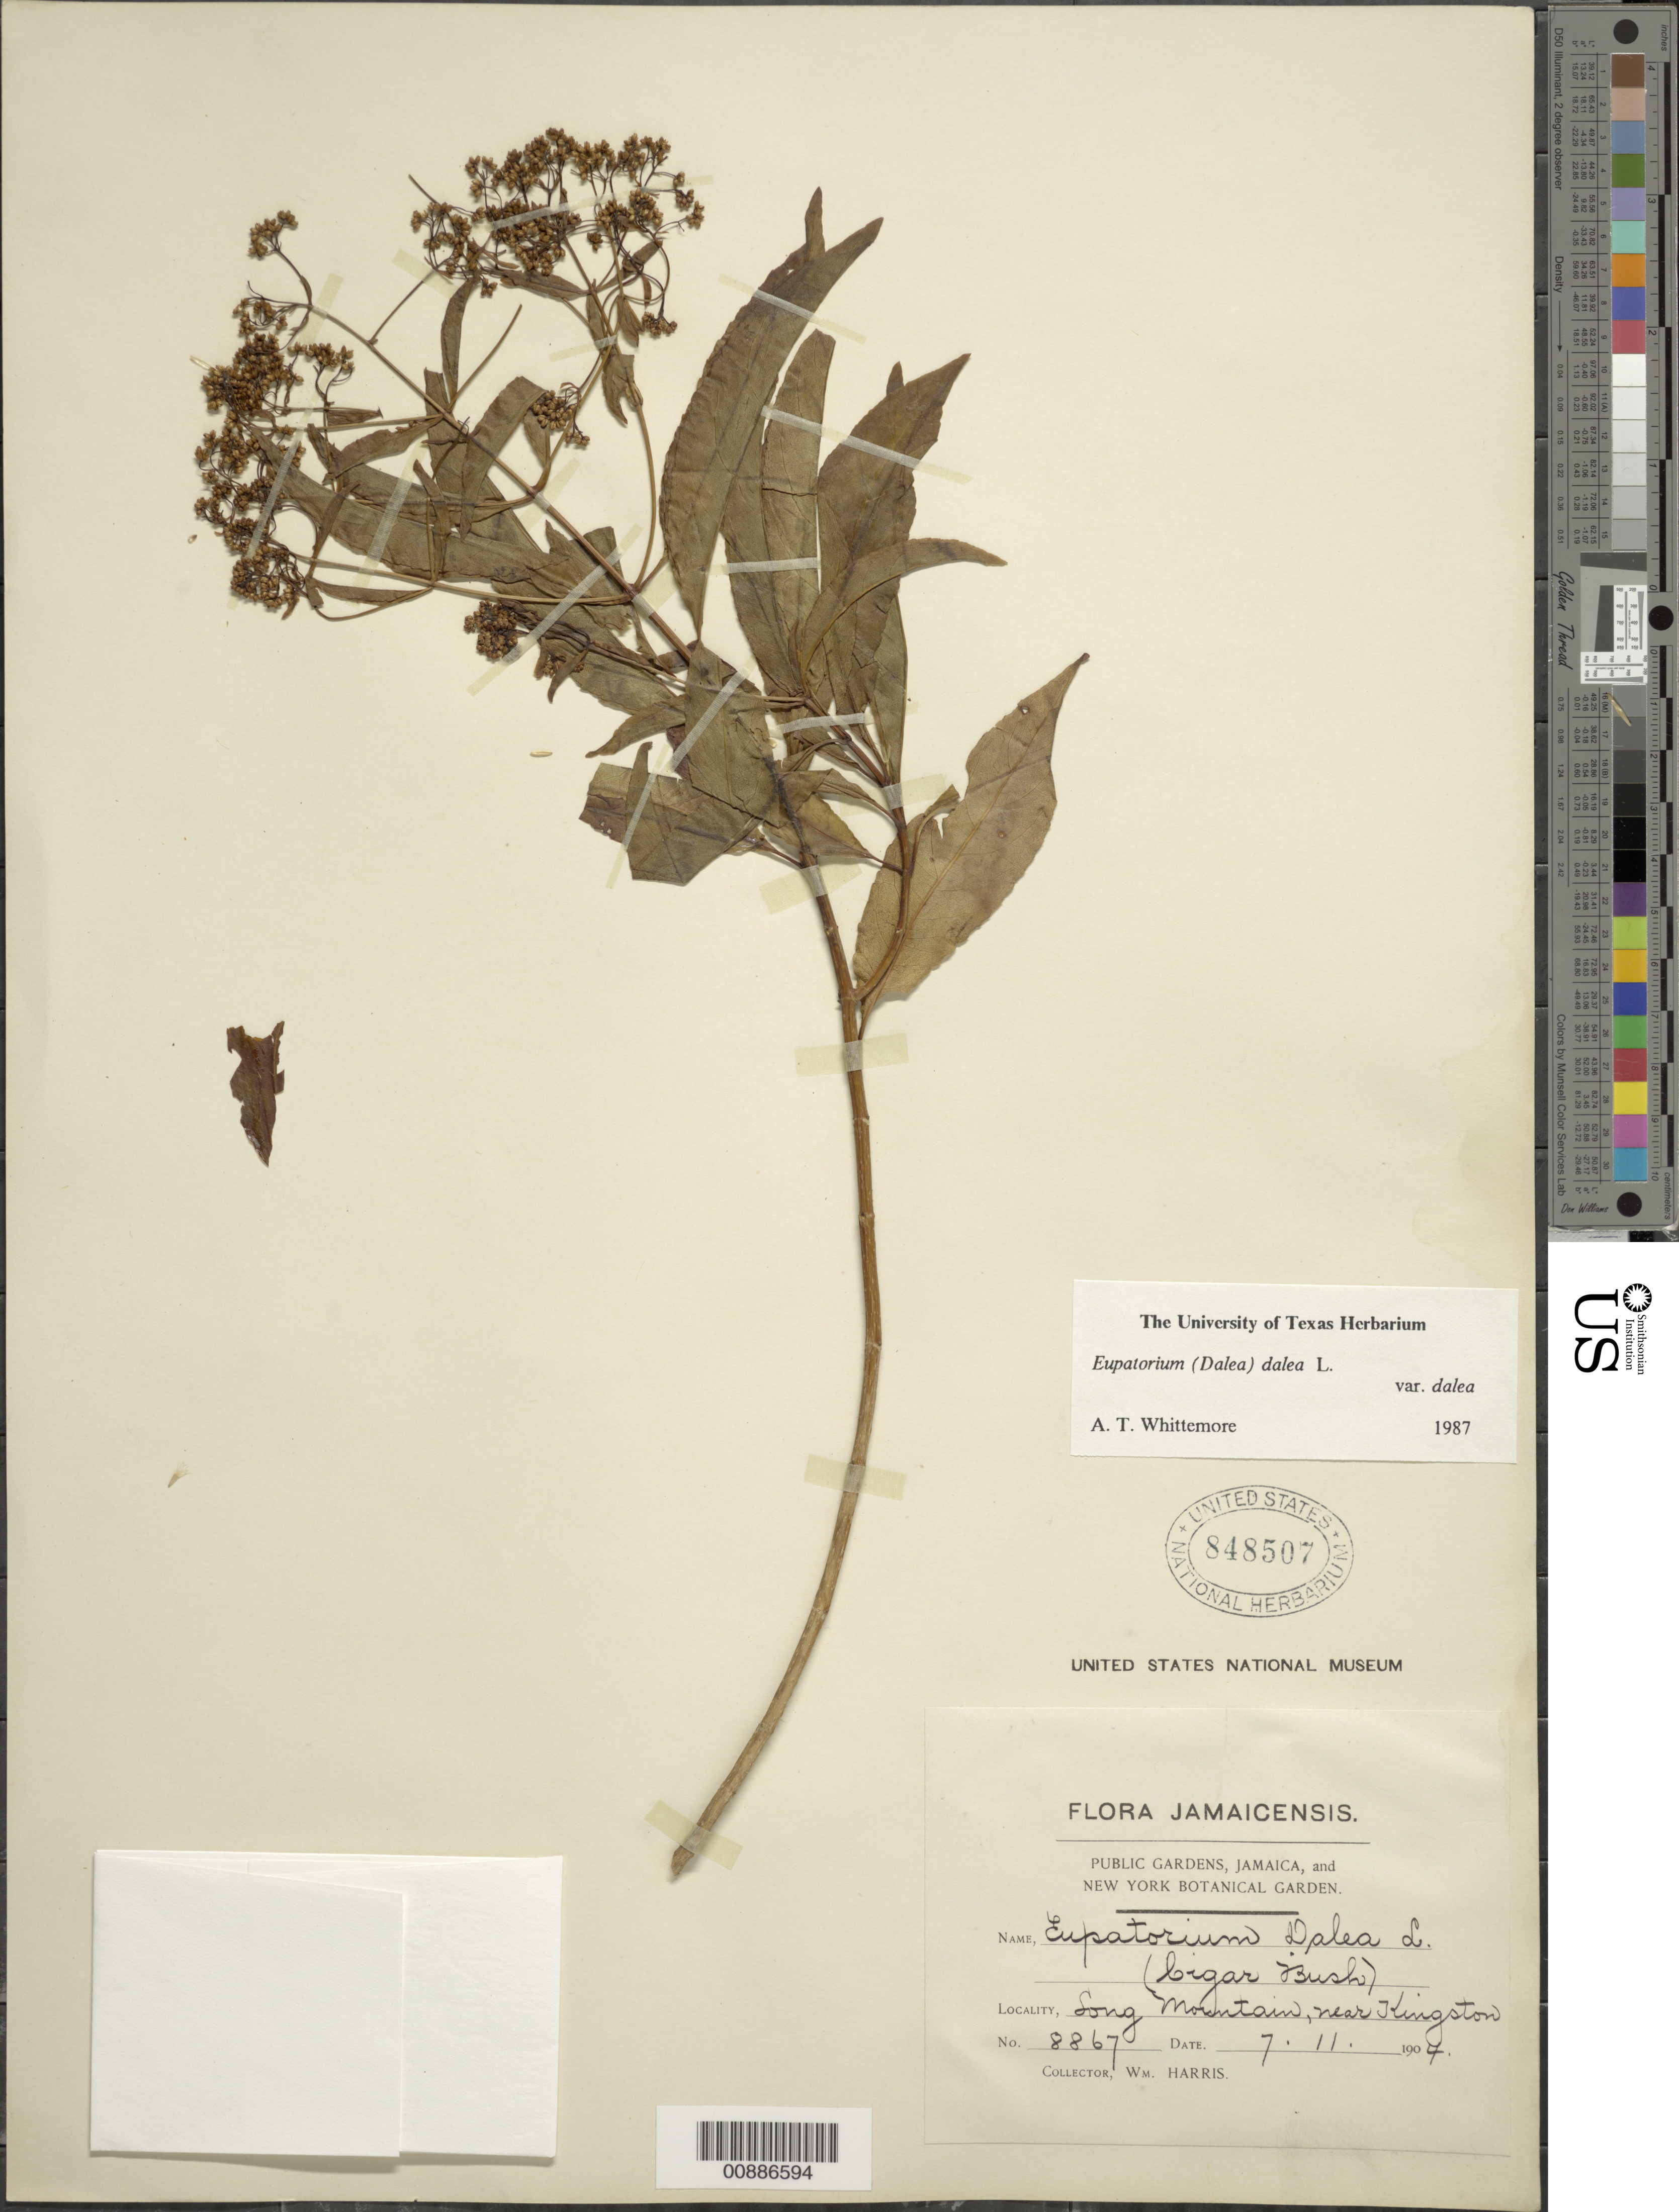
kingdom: Plantae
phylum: Tracheophyta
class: Magnoliopsida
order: Asterales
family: Asteraceae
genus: Critonia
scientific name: Critonia dalea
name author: DC.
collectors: W. H. Harris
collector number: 8867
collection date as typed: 11 Jul 1904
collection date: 1904-07-11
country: Jamaica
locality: Long Mountain, near Kingston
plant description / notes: Common name: Cigar bush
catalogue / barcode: US 848507